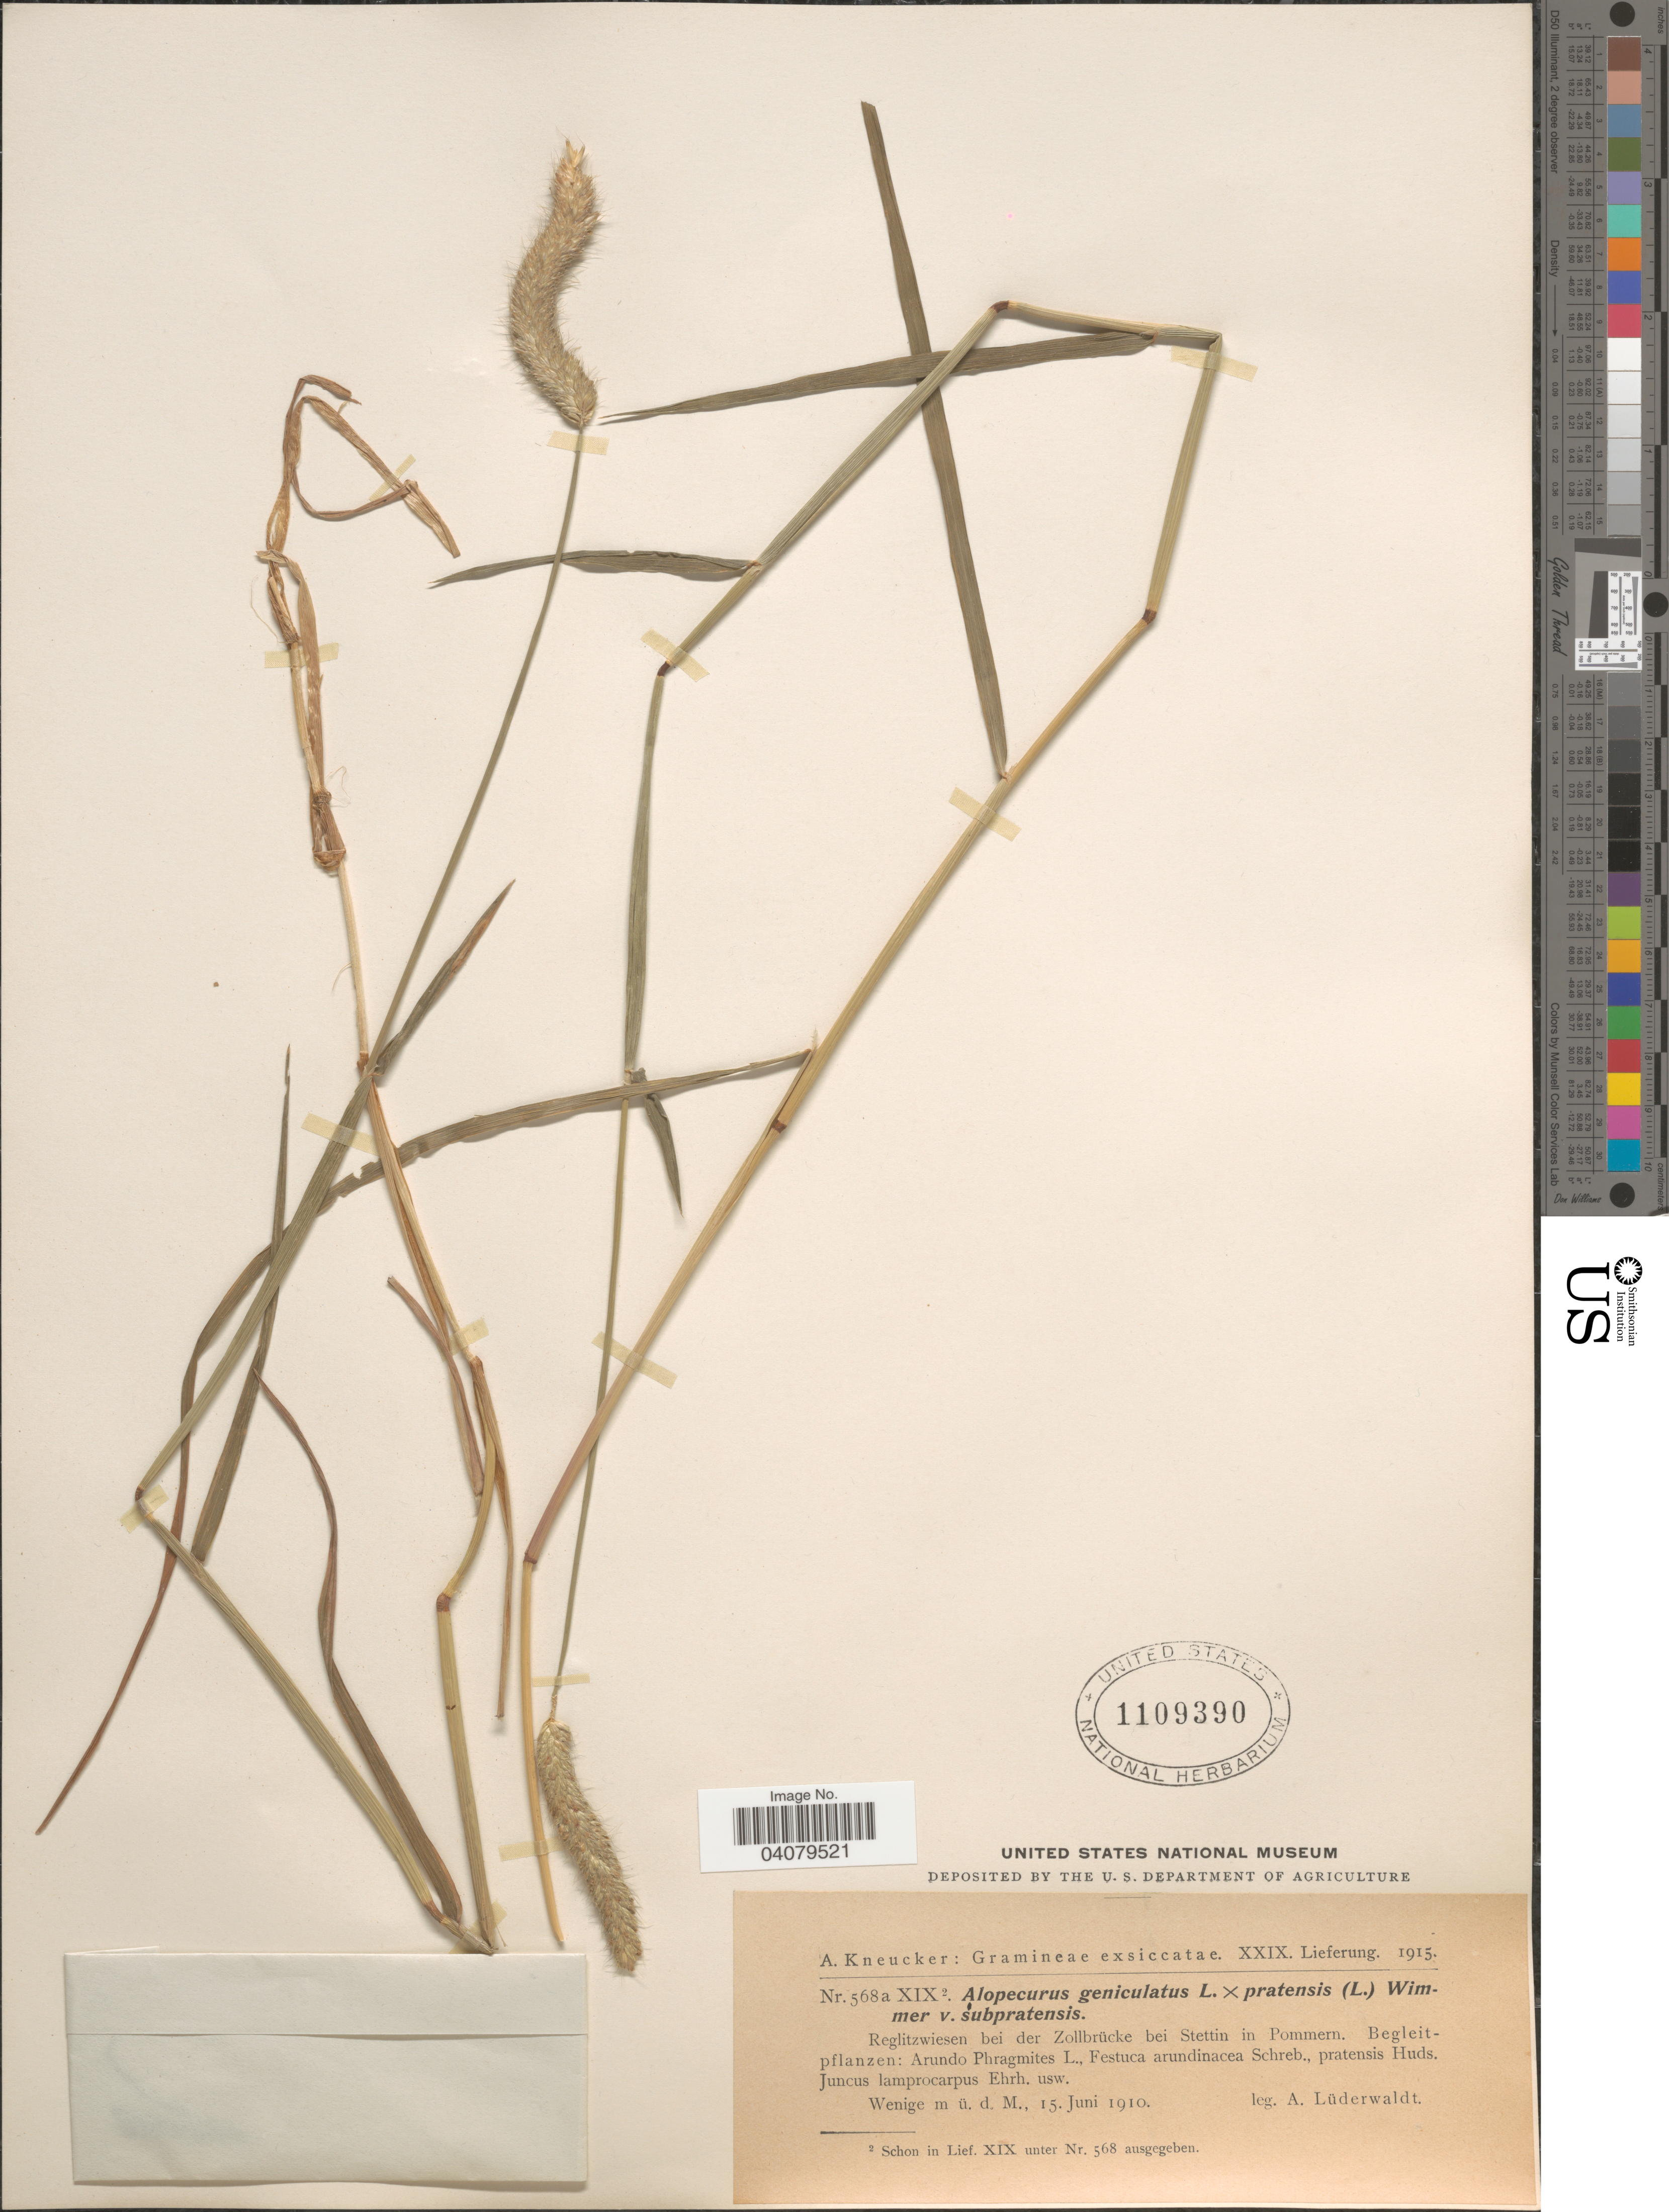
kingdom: Plantae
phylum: Tracheophyta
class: Liliopsida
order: Poales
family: Poaceae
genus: Alopecurus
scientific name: Alopecurus geniculatus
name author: L.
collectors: A. Lüderwaldt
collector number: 568a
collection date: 1910-06-15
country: Poland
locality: Reglitzwiesen bei der Zollbrücke bei Stettin in Pommern.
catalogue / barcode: US 1109390